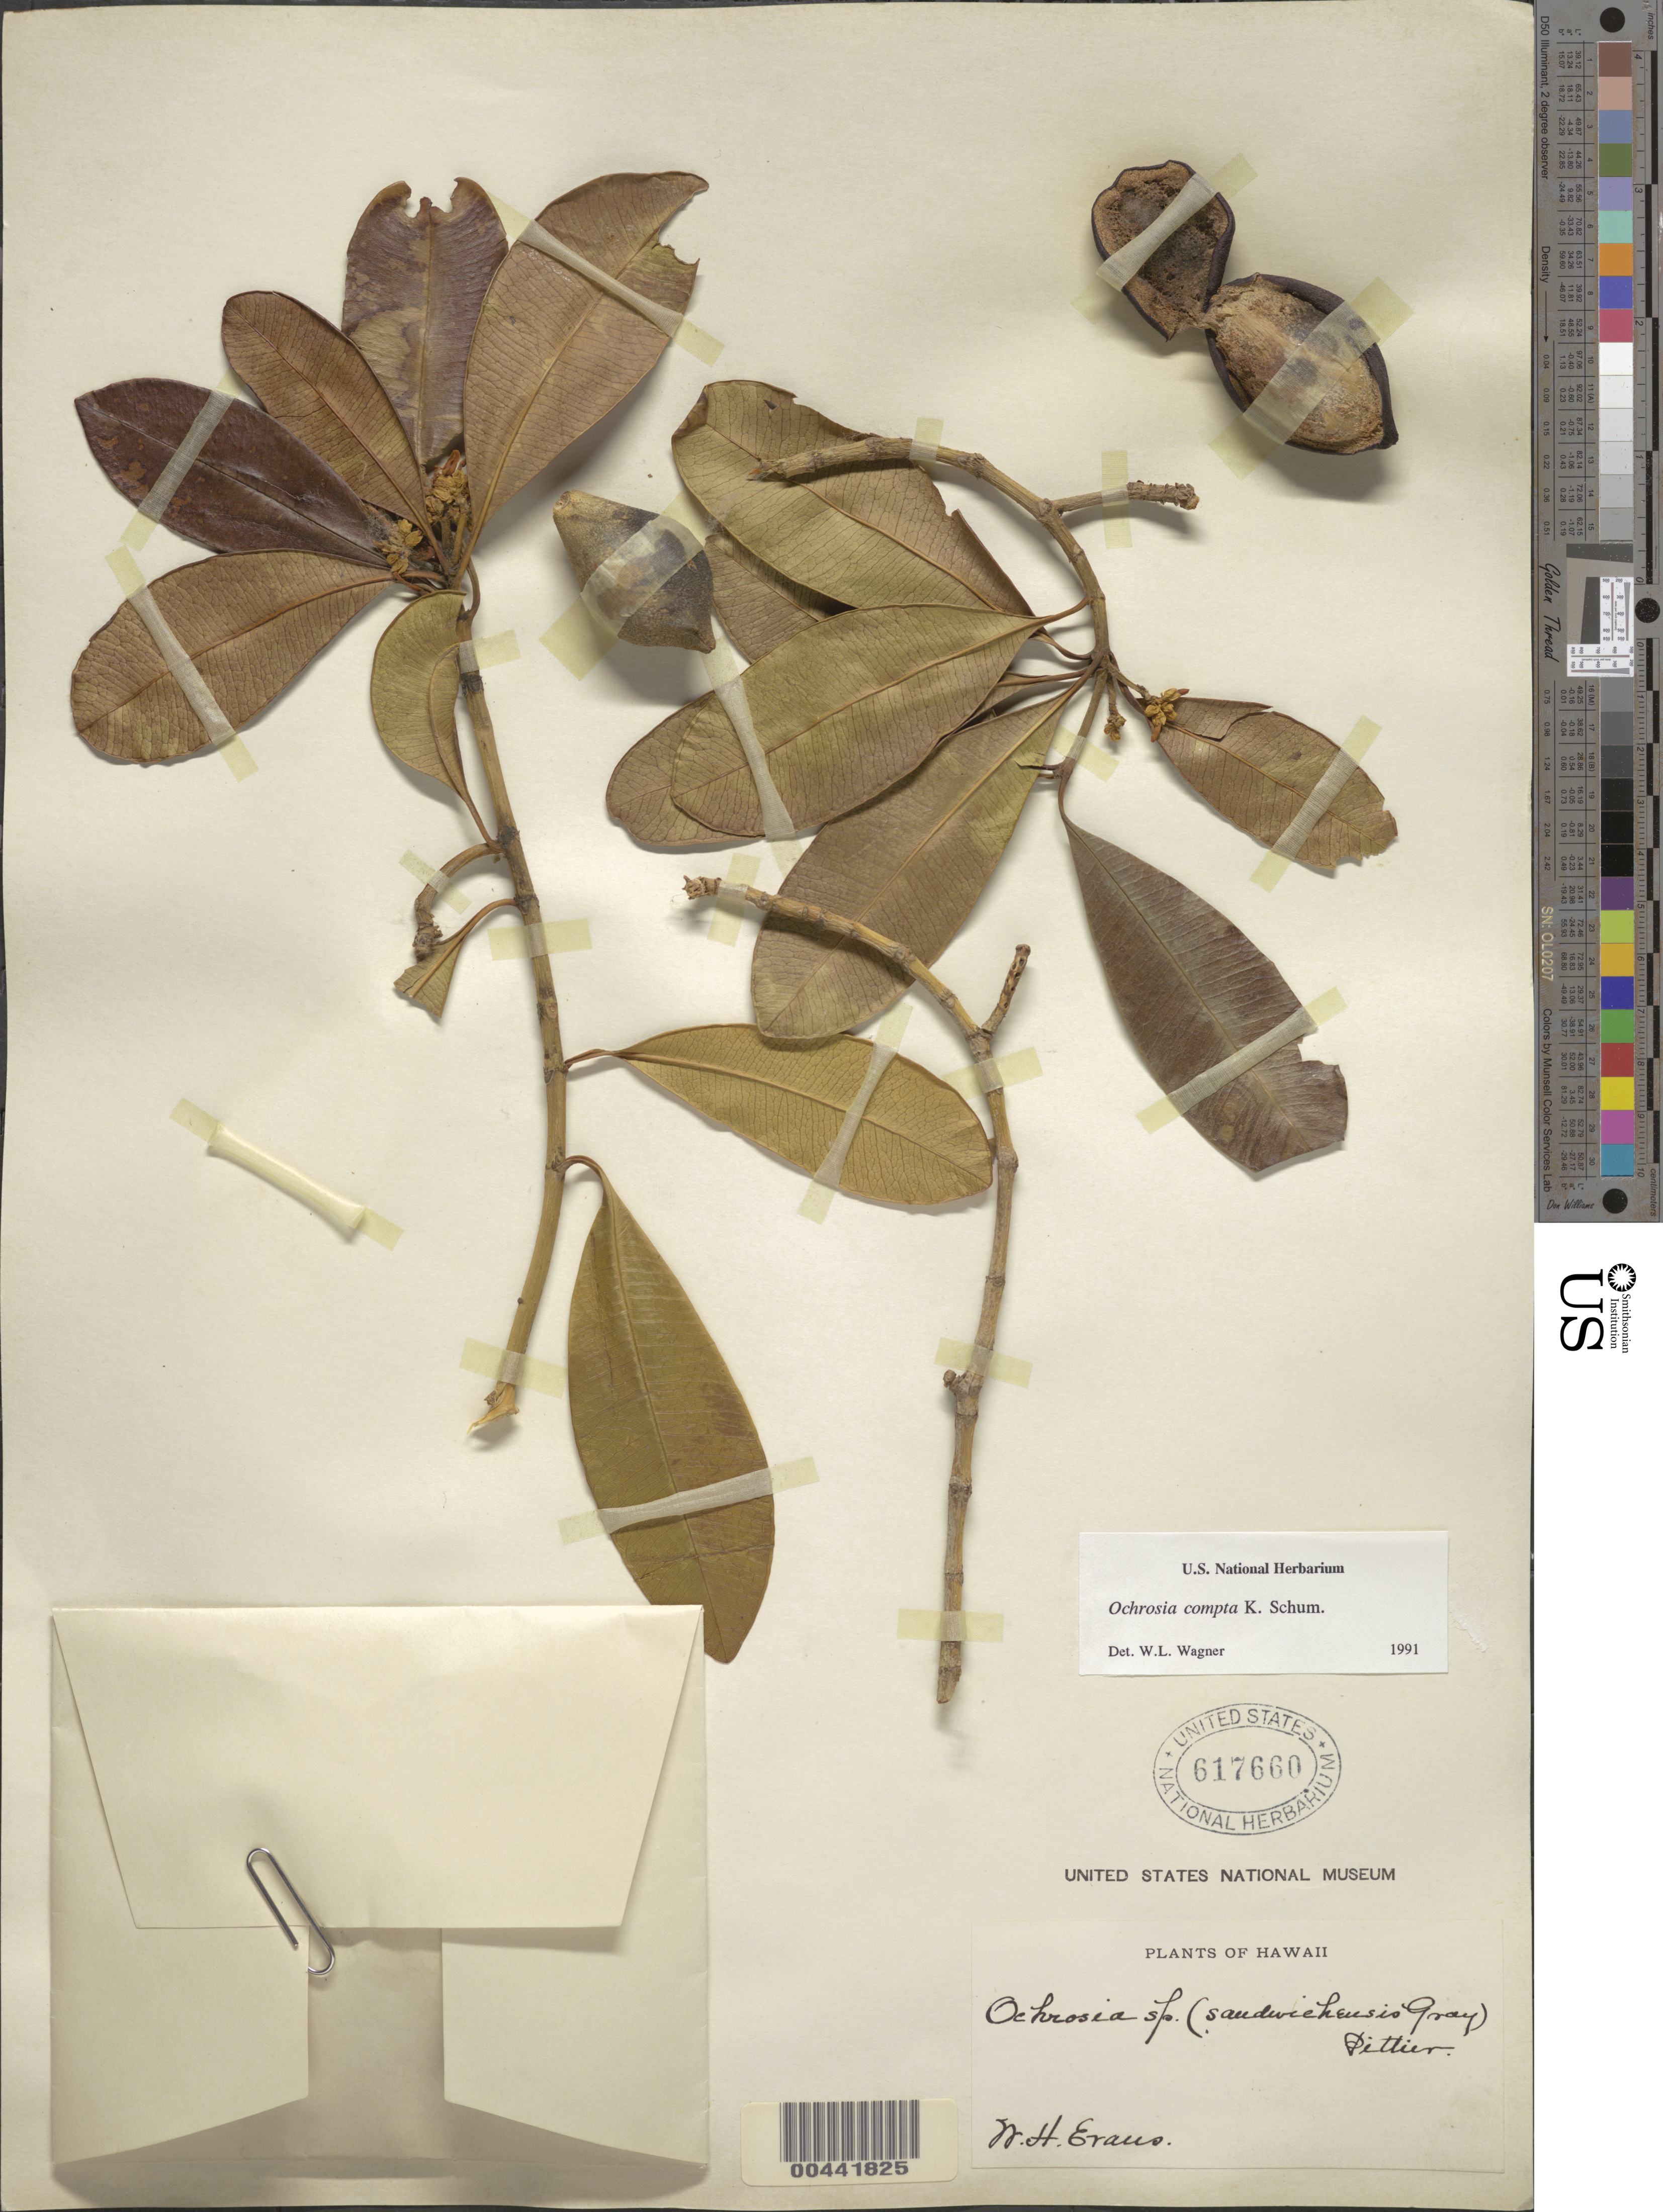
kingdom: Plantae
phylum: Tracheophyta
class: Magnoliopsida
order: Gentianales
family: Apocynaceae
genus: Ochrosia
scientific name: Ochrosia compta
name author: K. Schum.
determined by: Wagner, W. L., (BOT), Smithsonian Institution - National Museum of Natural History (UNITED STATES)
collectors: N. Eraus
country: United States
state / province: Hawaii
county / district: Hawaii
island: Hawaii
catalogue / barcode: US 617660